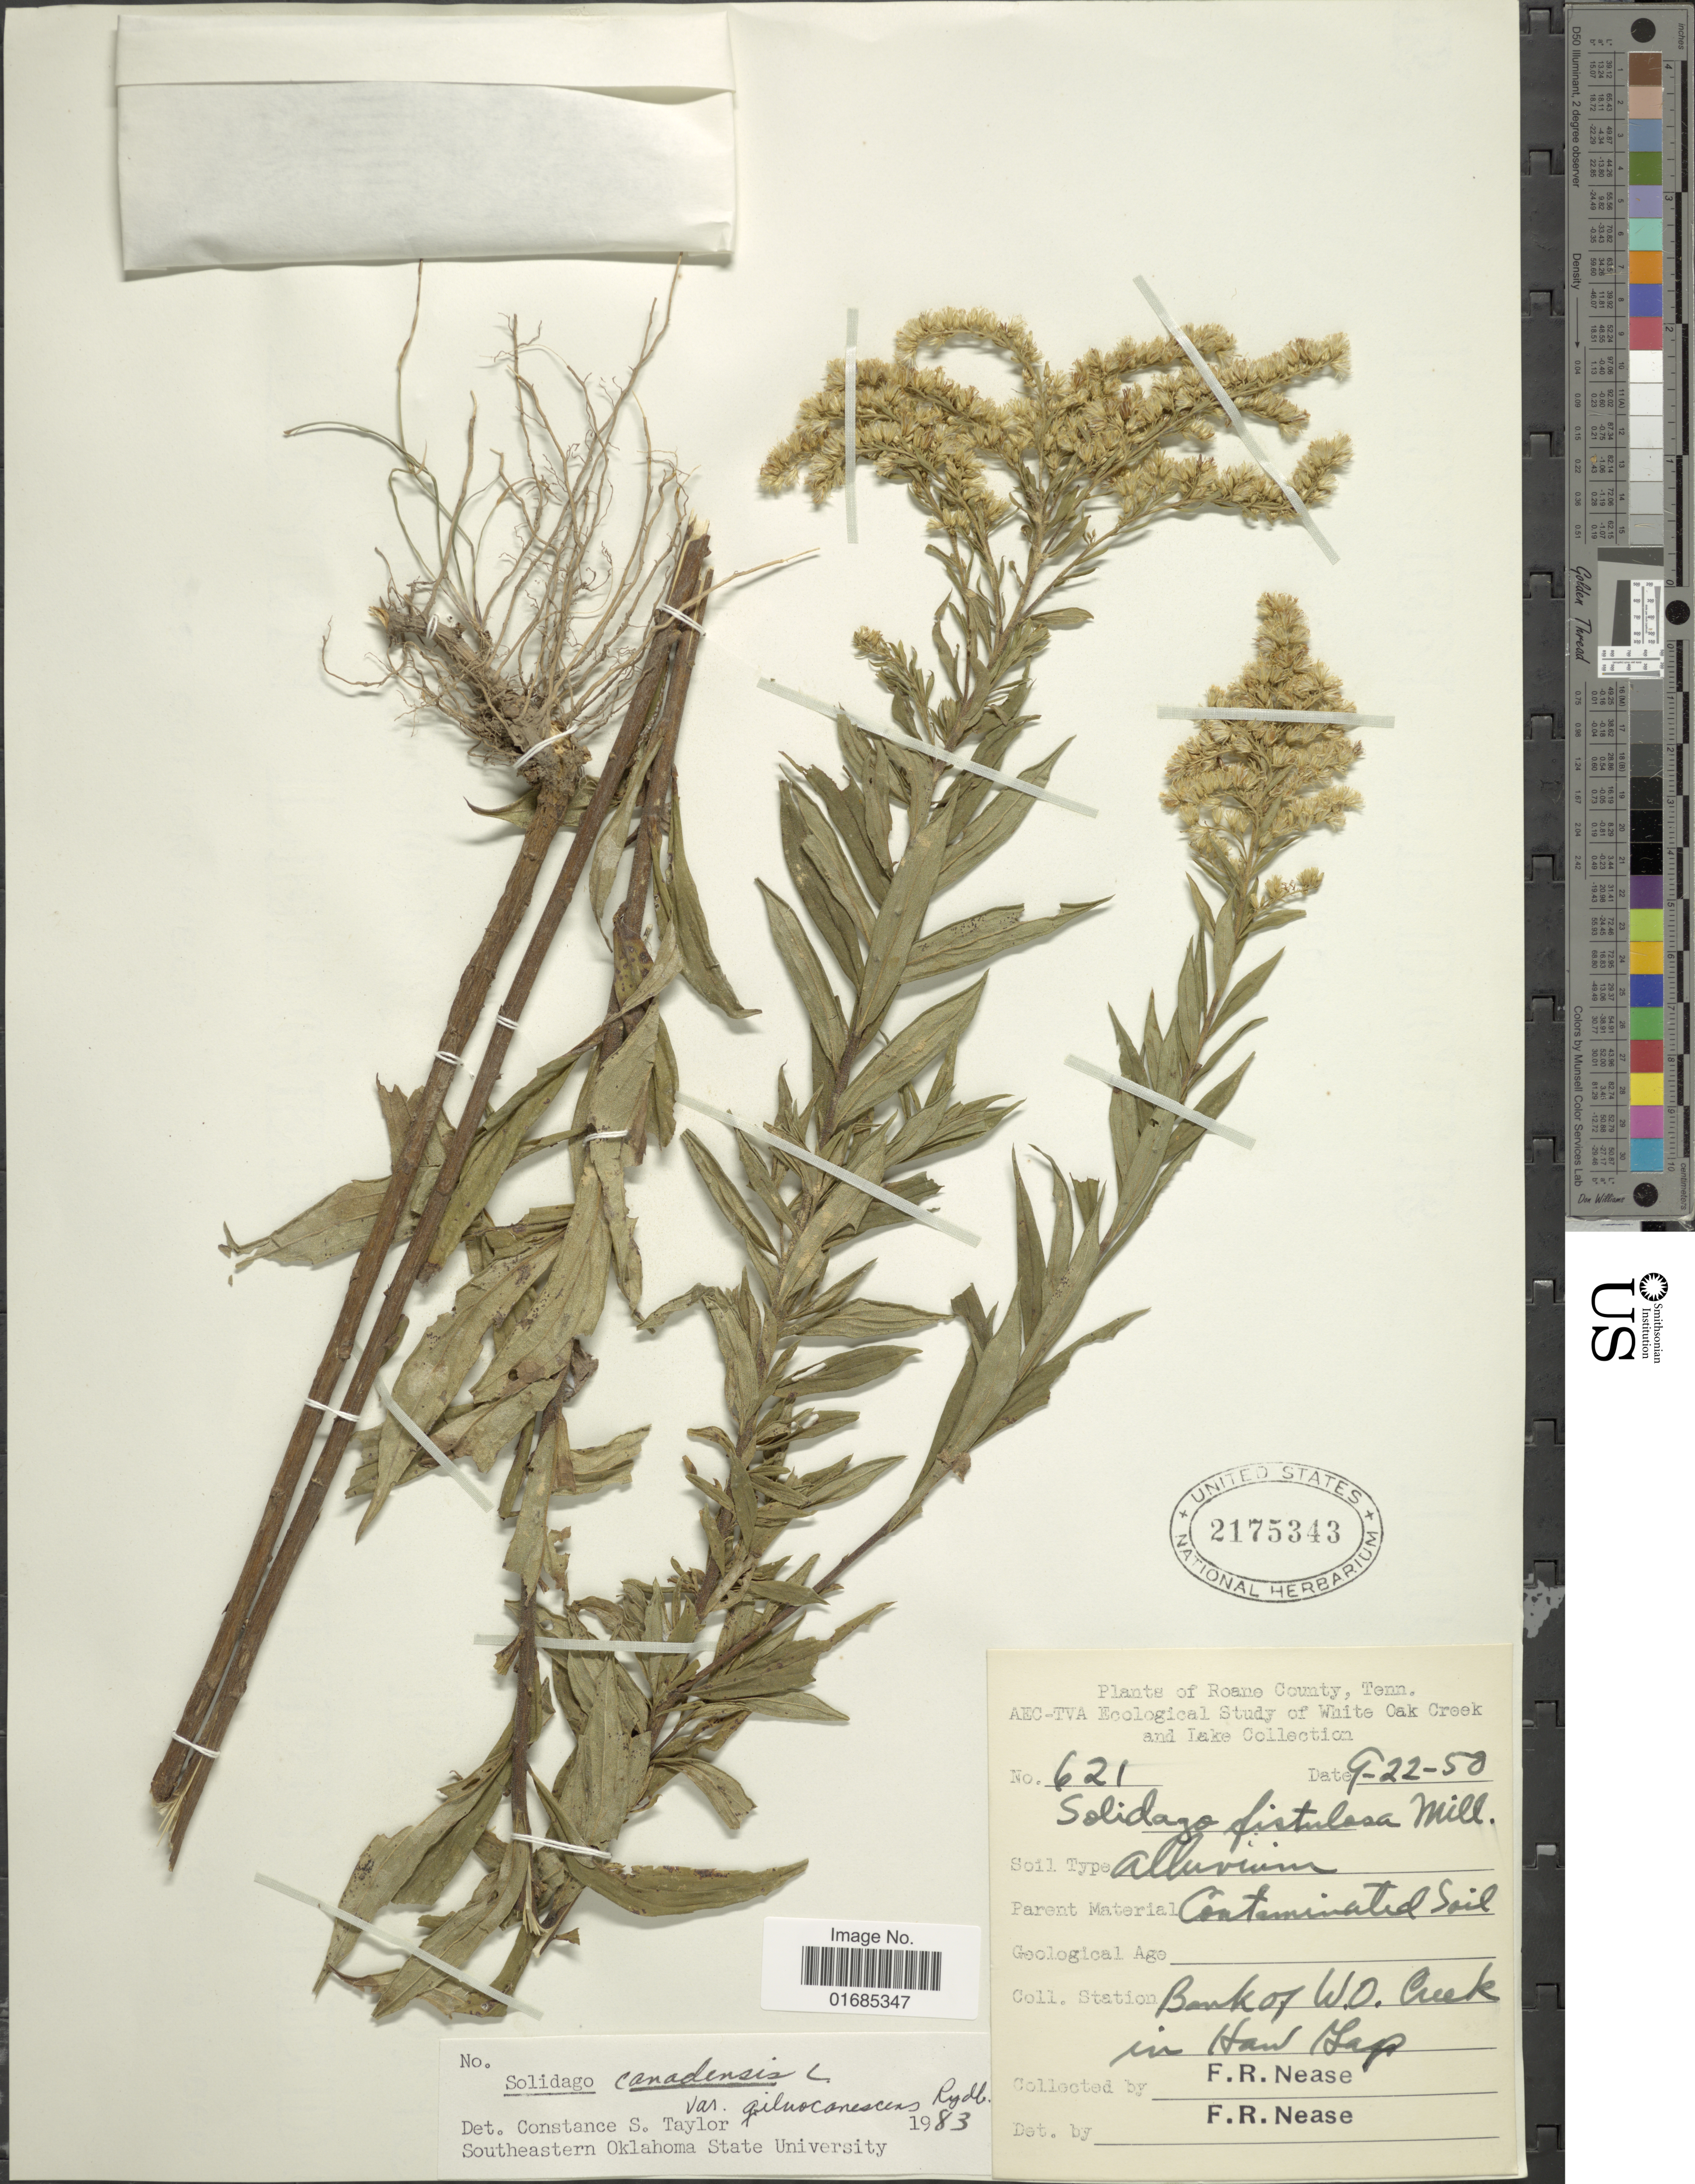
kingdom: Plantae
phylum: Tracheophyta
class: Magnoliopsida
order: Asterales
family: Asteraceae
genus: Solidago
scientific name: Solidago canadensis var. gilvocanescens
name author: Rydb.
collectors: F. Nease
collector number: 621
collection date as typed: Transcribed d/m/y: 22/9/50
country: United States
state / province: Tennessee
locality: Roane County, AEC-TVA Ecological Study of White Oak Creek and Lake Collection, bank of W.O. Creek in Haw Gap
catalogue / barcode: US 2175343